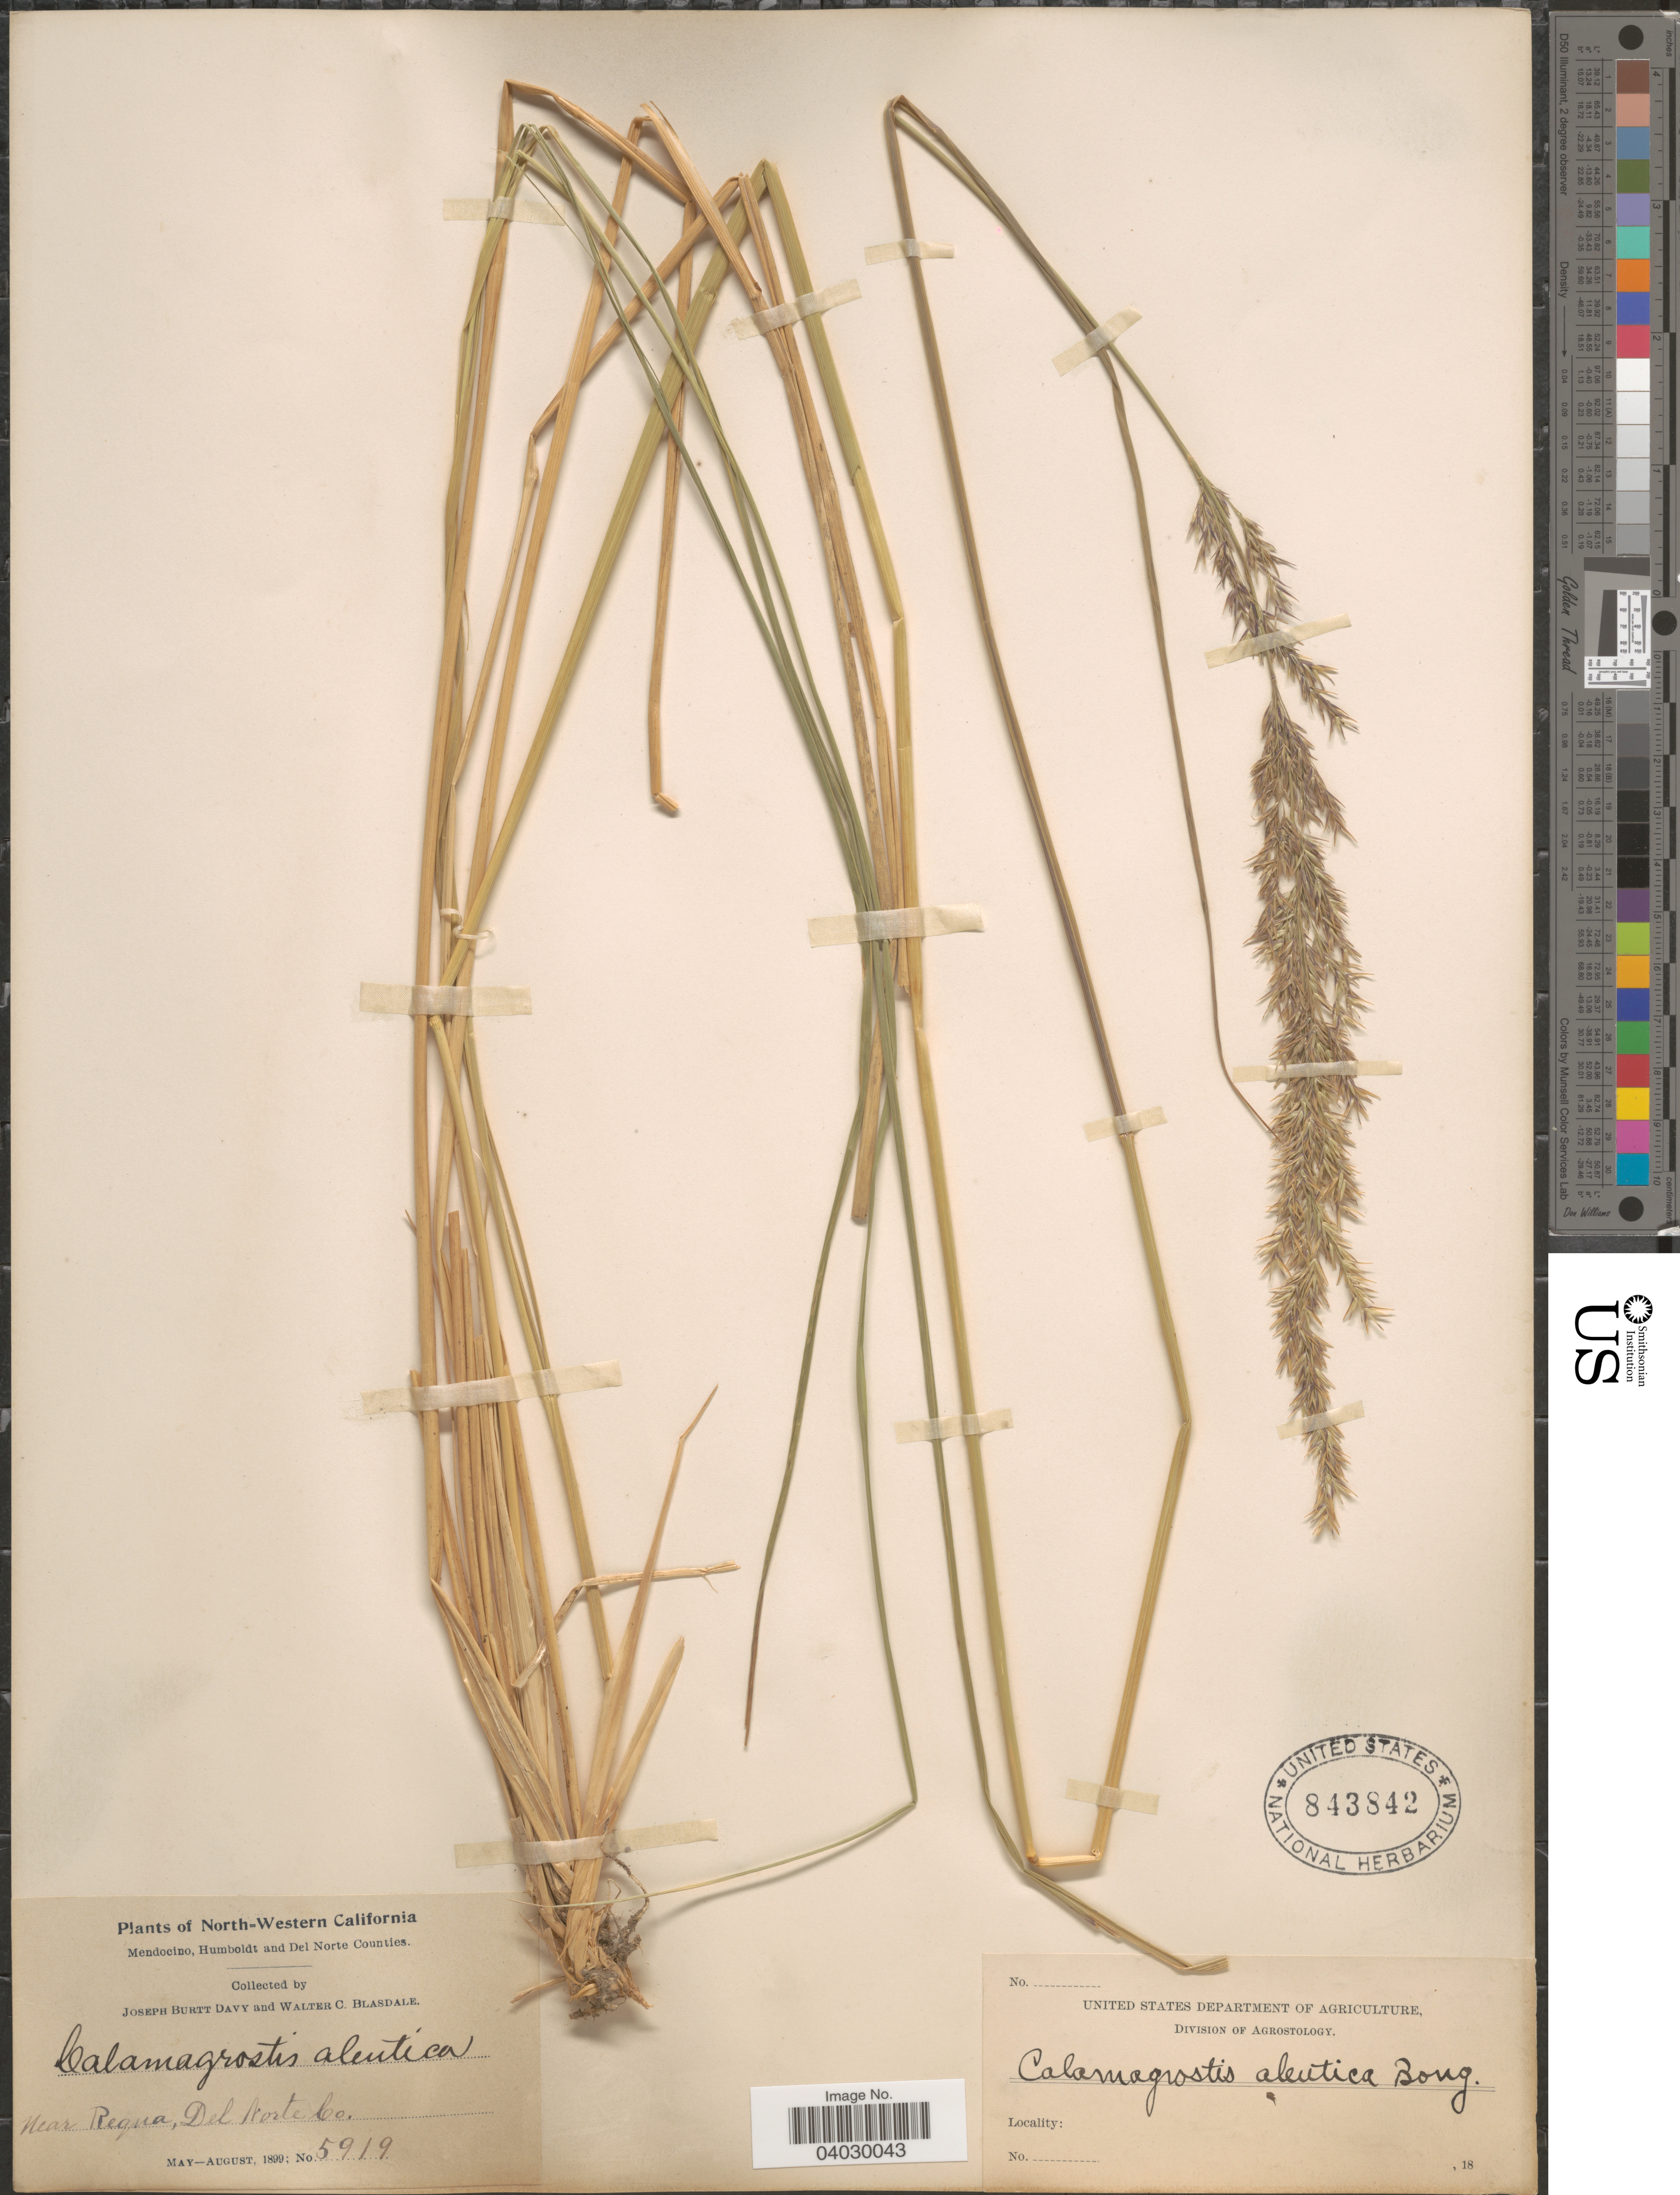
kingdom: Plantae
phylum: Tracheophyta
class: Liliopsida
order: Poales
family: Poaceae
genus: Calamagrostis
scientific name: Calamagrostis nutkaensis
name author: (J. Presl) Steud.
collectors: J. Burtt Davy & W. Blasdale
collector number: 5919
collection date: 1899-05/1899-08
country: United States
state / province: California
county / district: Del Norte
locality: North-Western California. Near Requa, Del Norte Co.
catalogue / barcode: US 843842